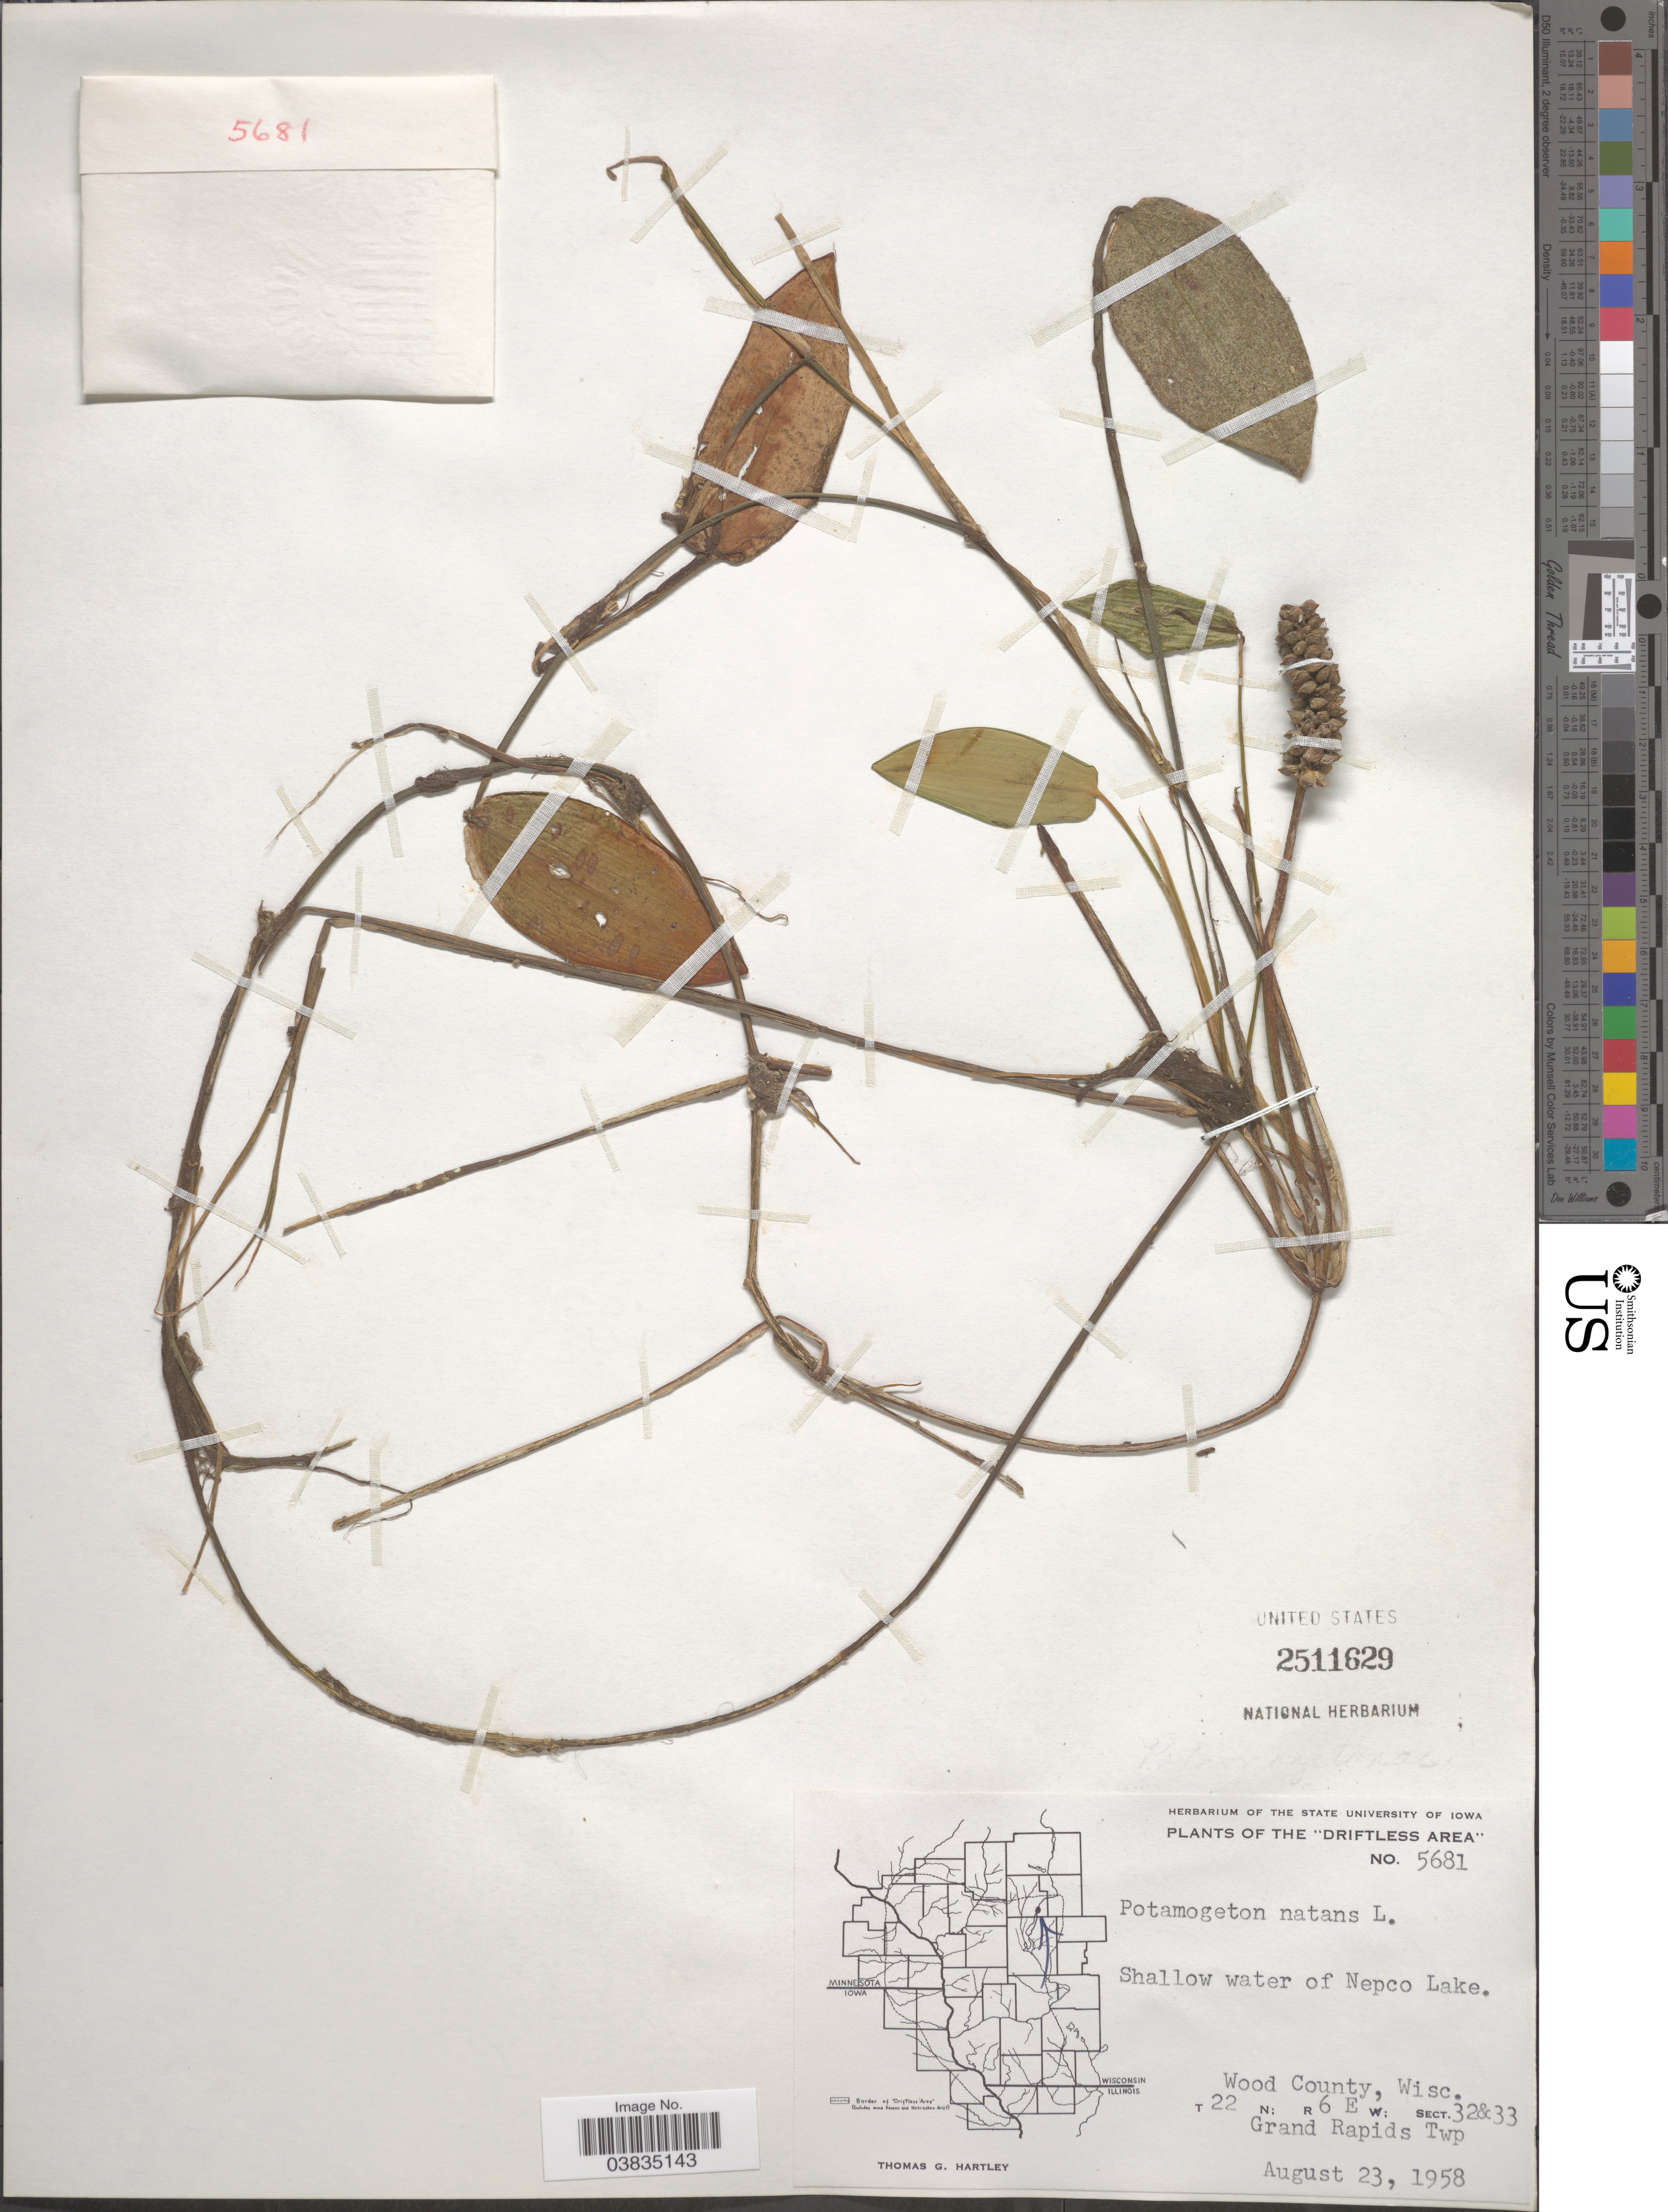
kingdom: Plantae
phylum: Tracheophyta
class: Liliopsida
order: Alismatales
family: Potamogetonaceae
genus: Potamogeton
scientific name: Potamogeton natans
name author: L.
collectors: T. G. Hartley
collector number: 5681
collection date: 1958-08-23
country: United States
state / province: Wisconsin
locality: Driftless Area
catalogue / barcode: US 2511629